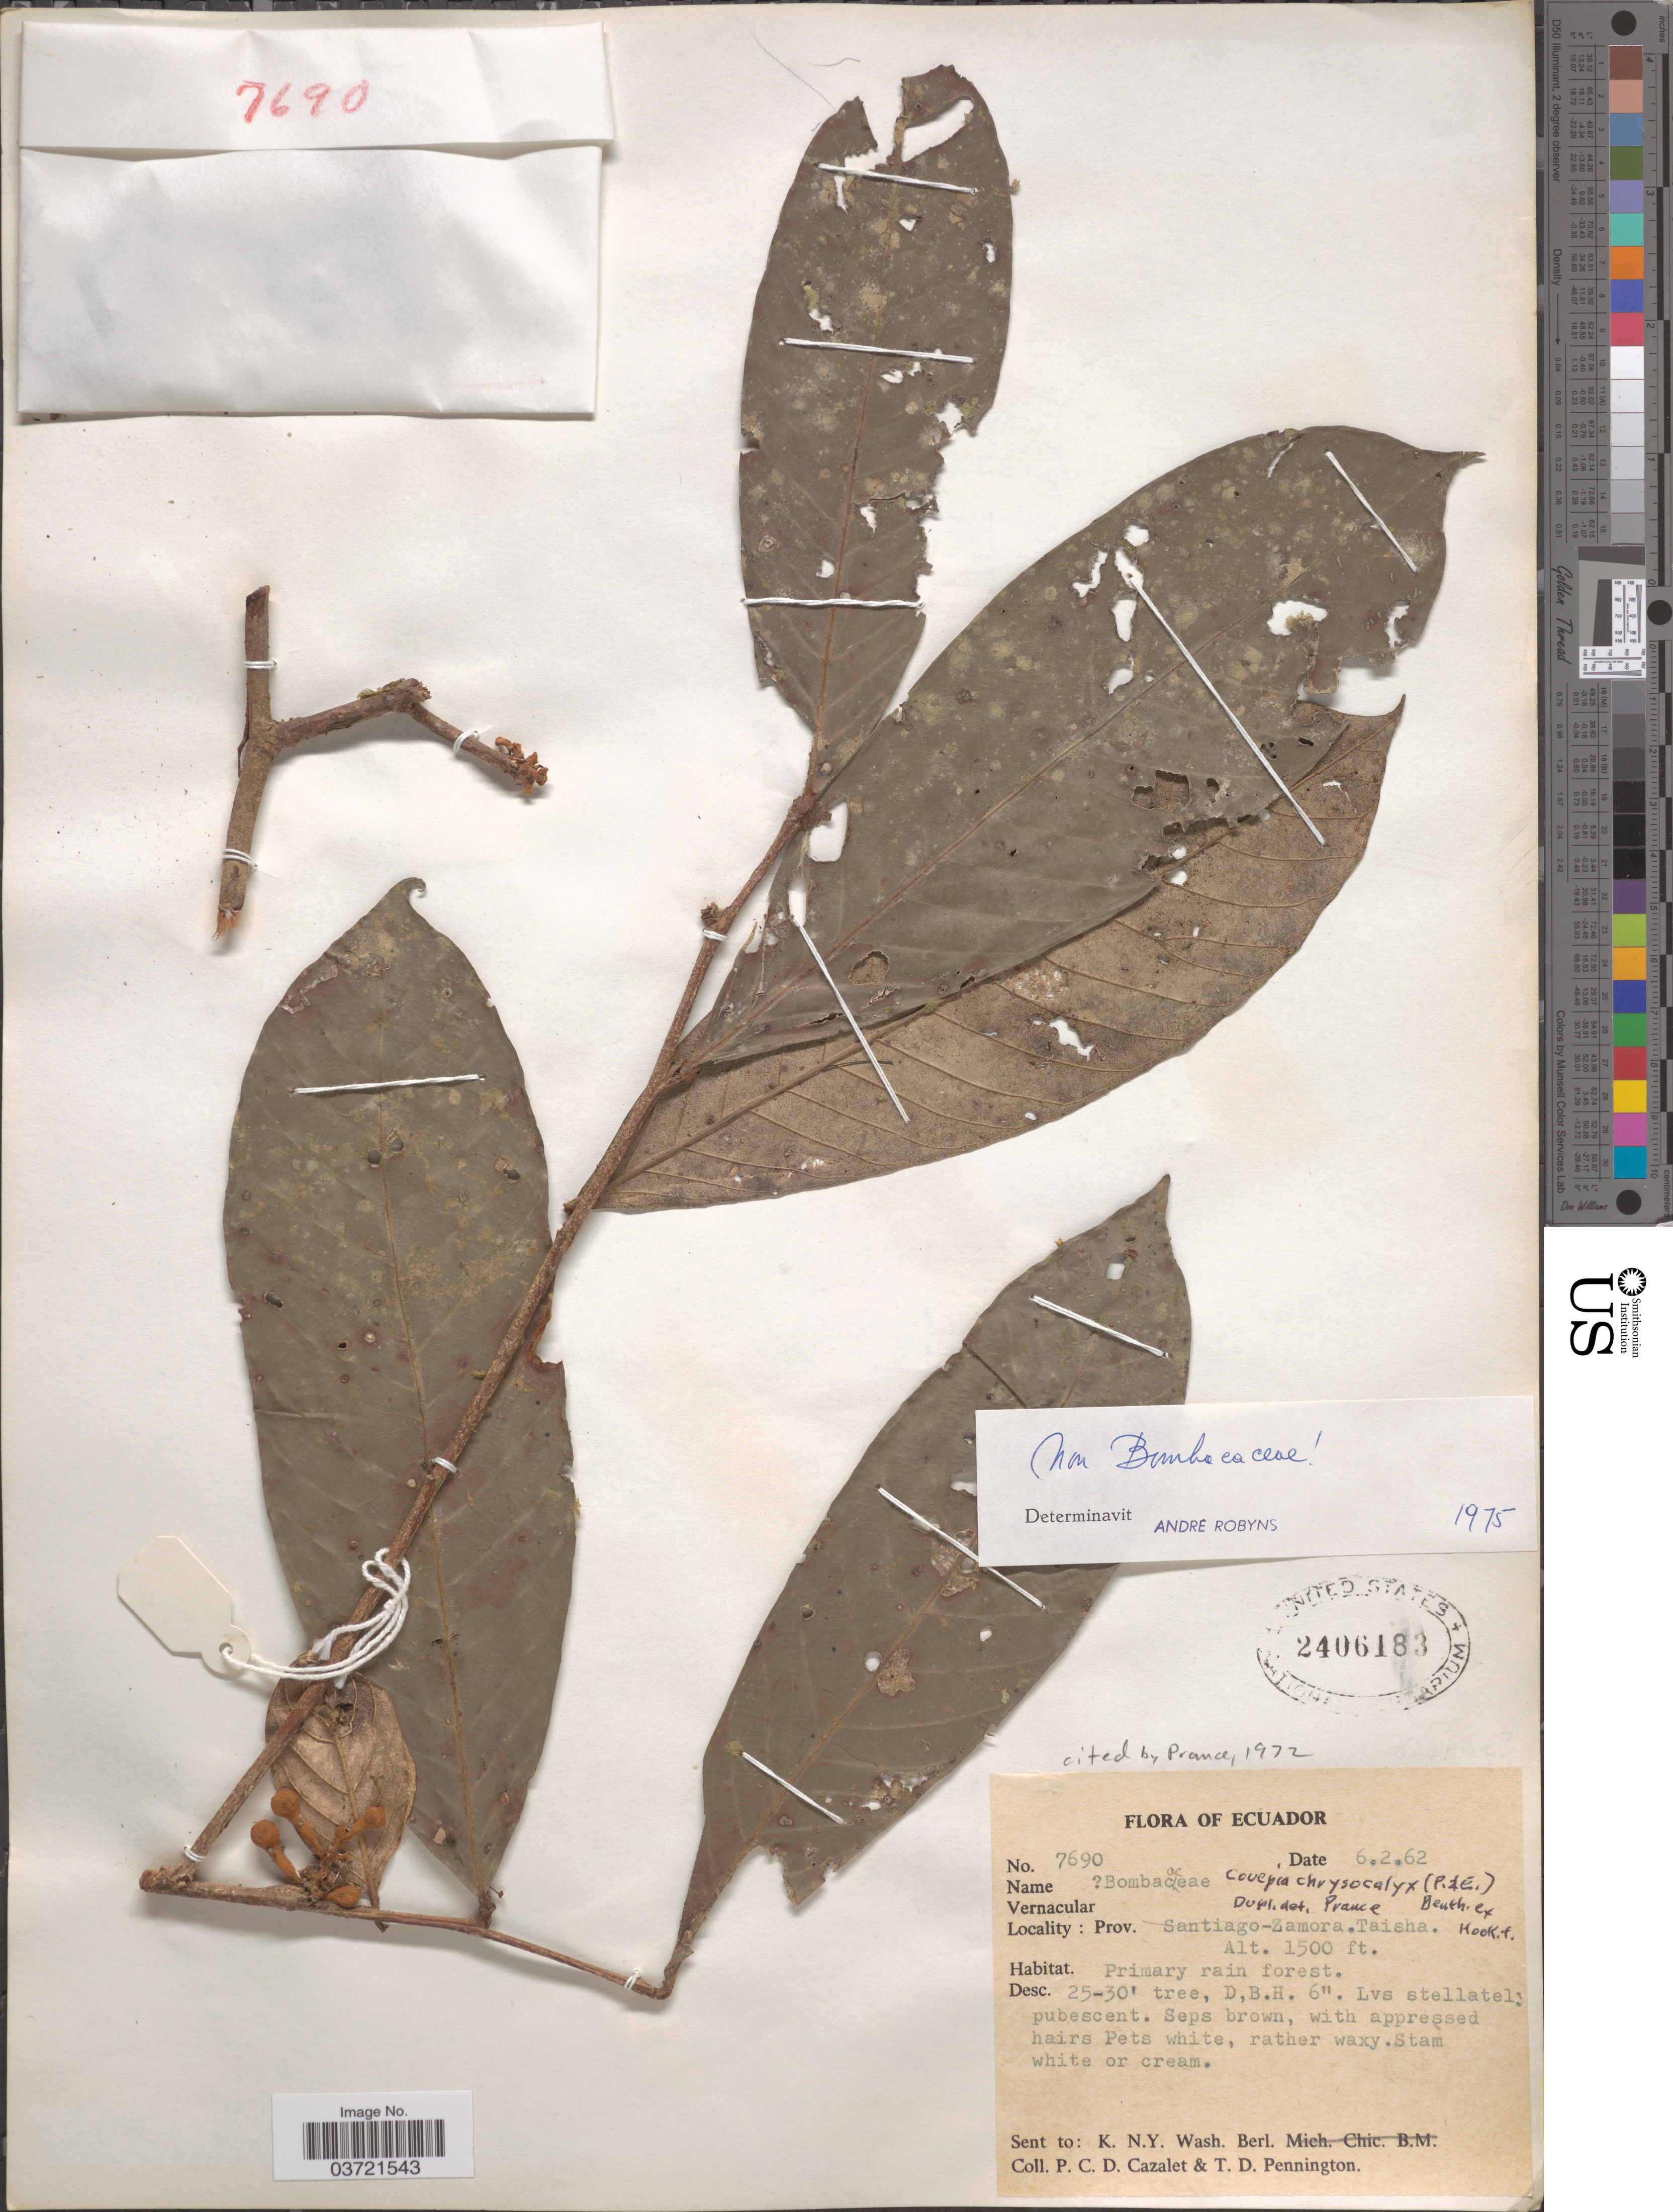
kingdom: Plantae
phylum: Tracheophyta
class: Magnoliopsida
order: Malpighiales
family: Chrysobalanaceae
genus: Couepia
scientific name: Couepia chrysocalyx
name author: (Poepp. & Endl.) Benth.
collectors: P. C. D. Cazalet & T. D. Pennington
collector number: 7690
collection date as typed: Transcribed d/m/y: 6/2/62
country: Ecuador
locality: Prov. Santiago-Zamora. Taisha.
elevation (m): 457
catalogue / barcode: US 2406183